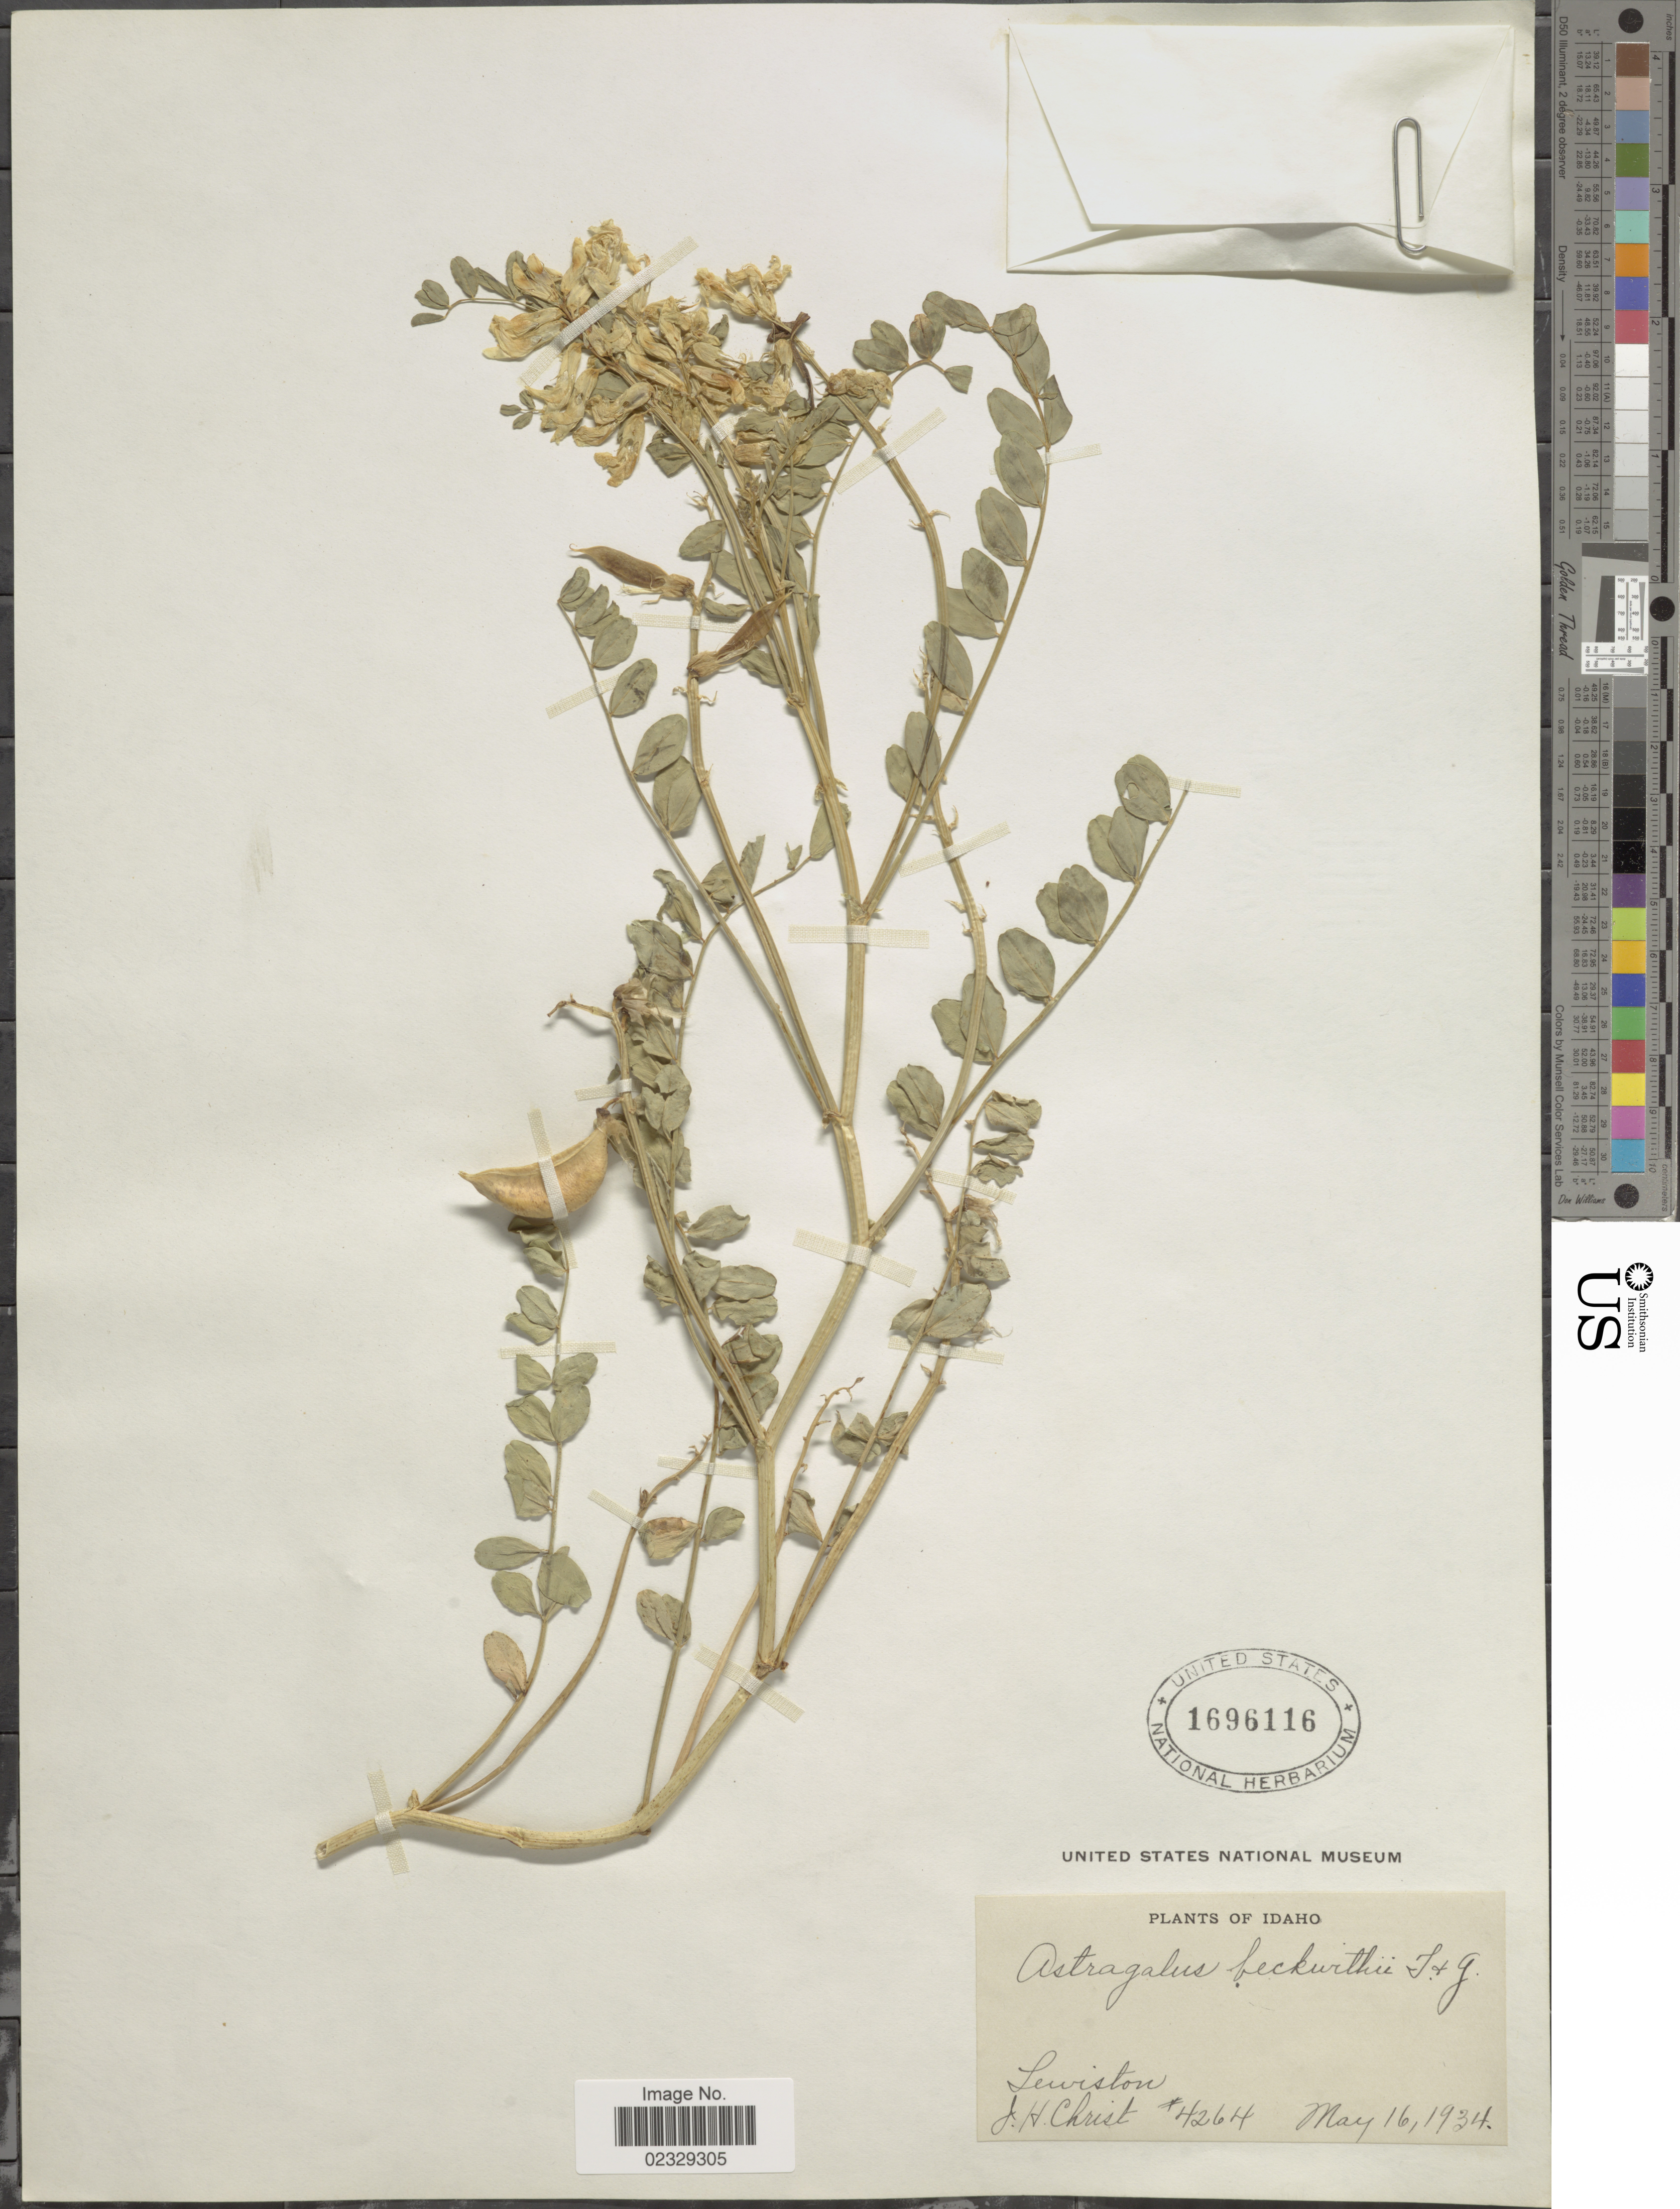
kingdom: Plantae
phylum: Tracheophyta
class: Magnoliopsida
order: Fabales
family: Fabaceae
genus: Astragalus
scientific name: Astragalus beckwithii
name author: Torr. & A. Gray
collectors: J. H. Christ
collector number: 4264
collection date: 1934-05-16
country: United States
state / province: Idaho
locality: Lewiston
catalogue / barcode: US 1696116